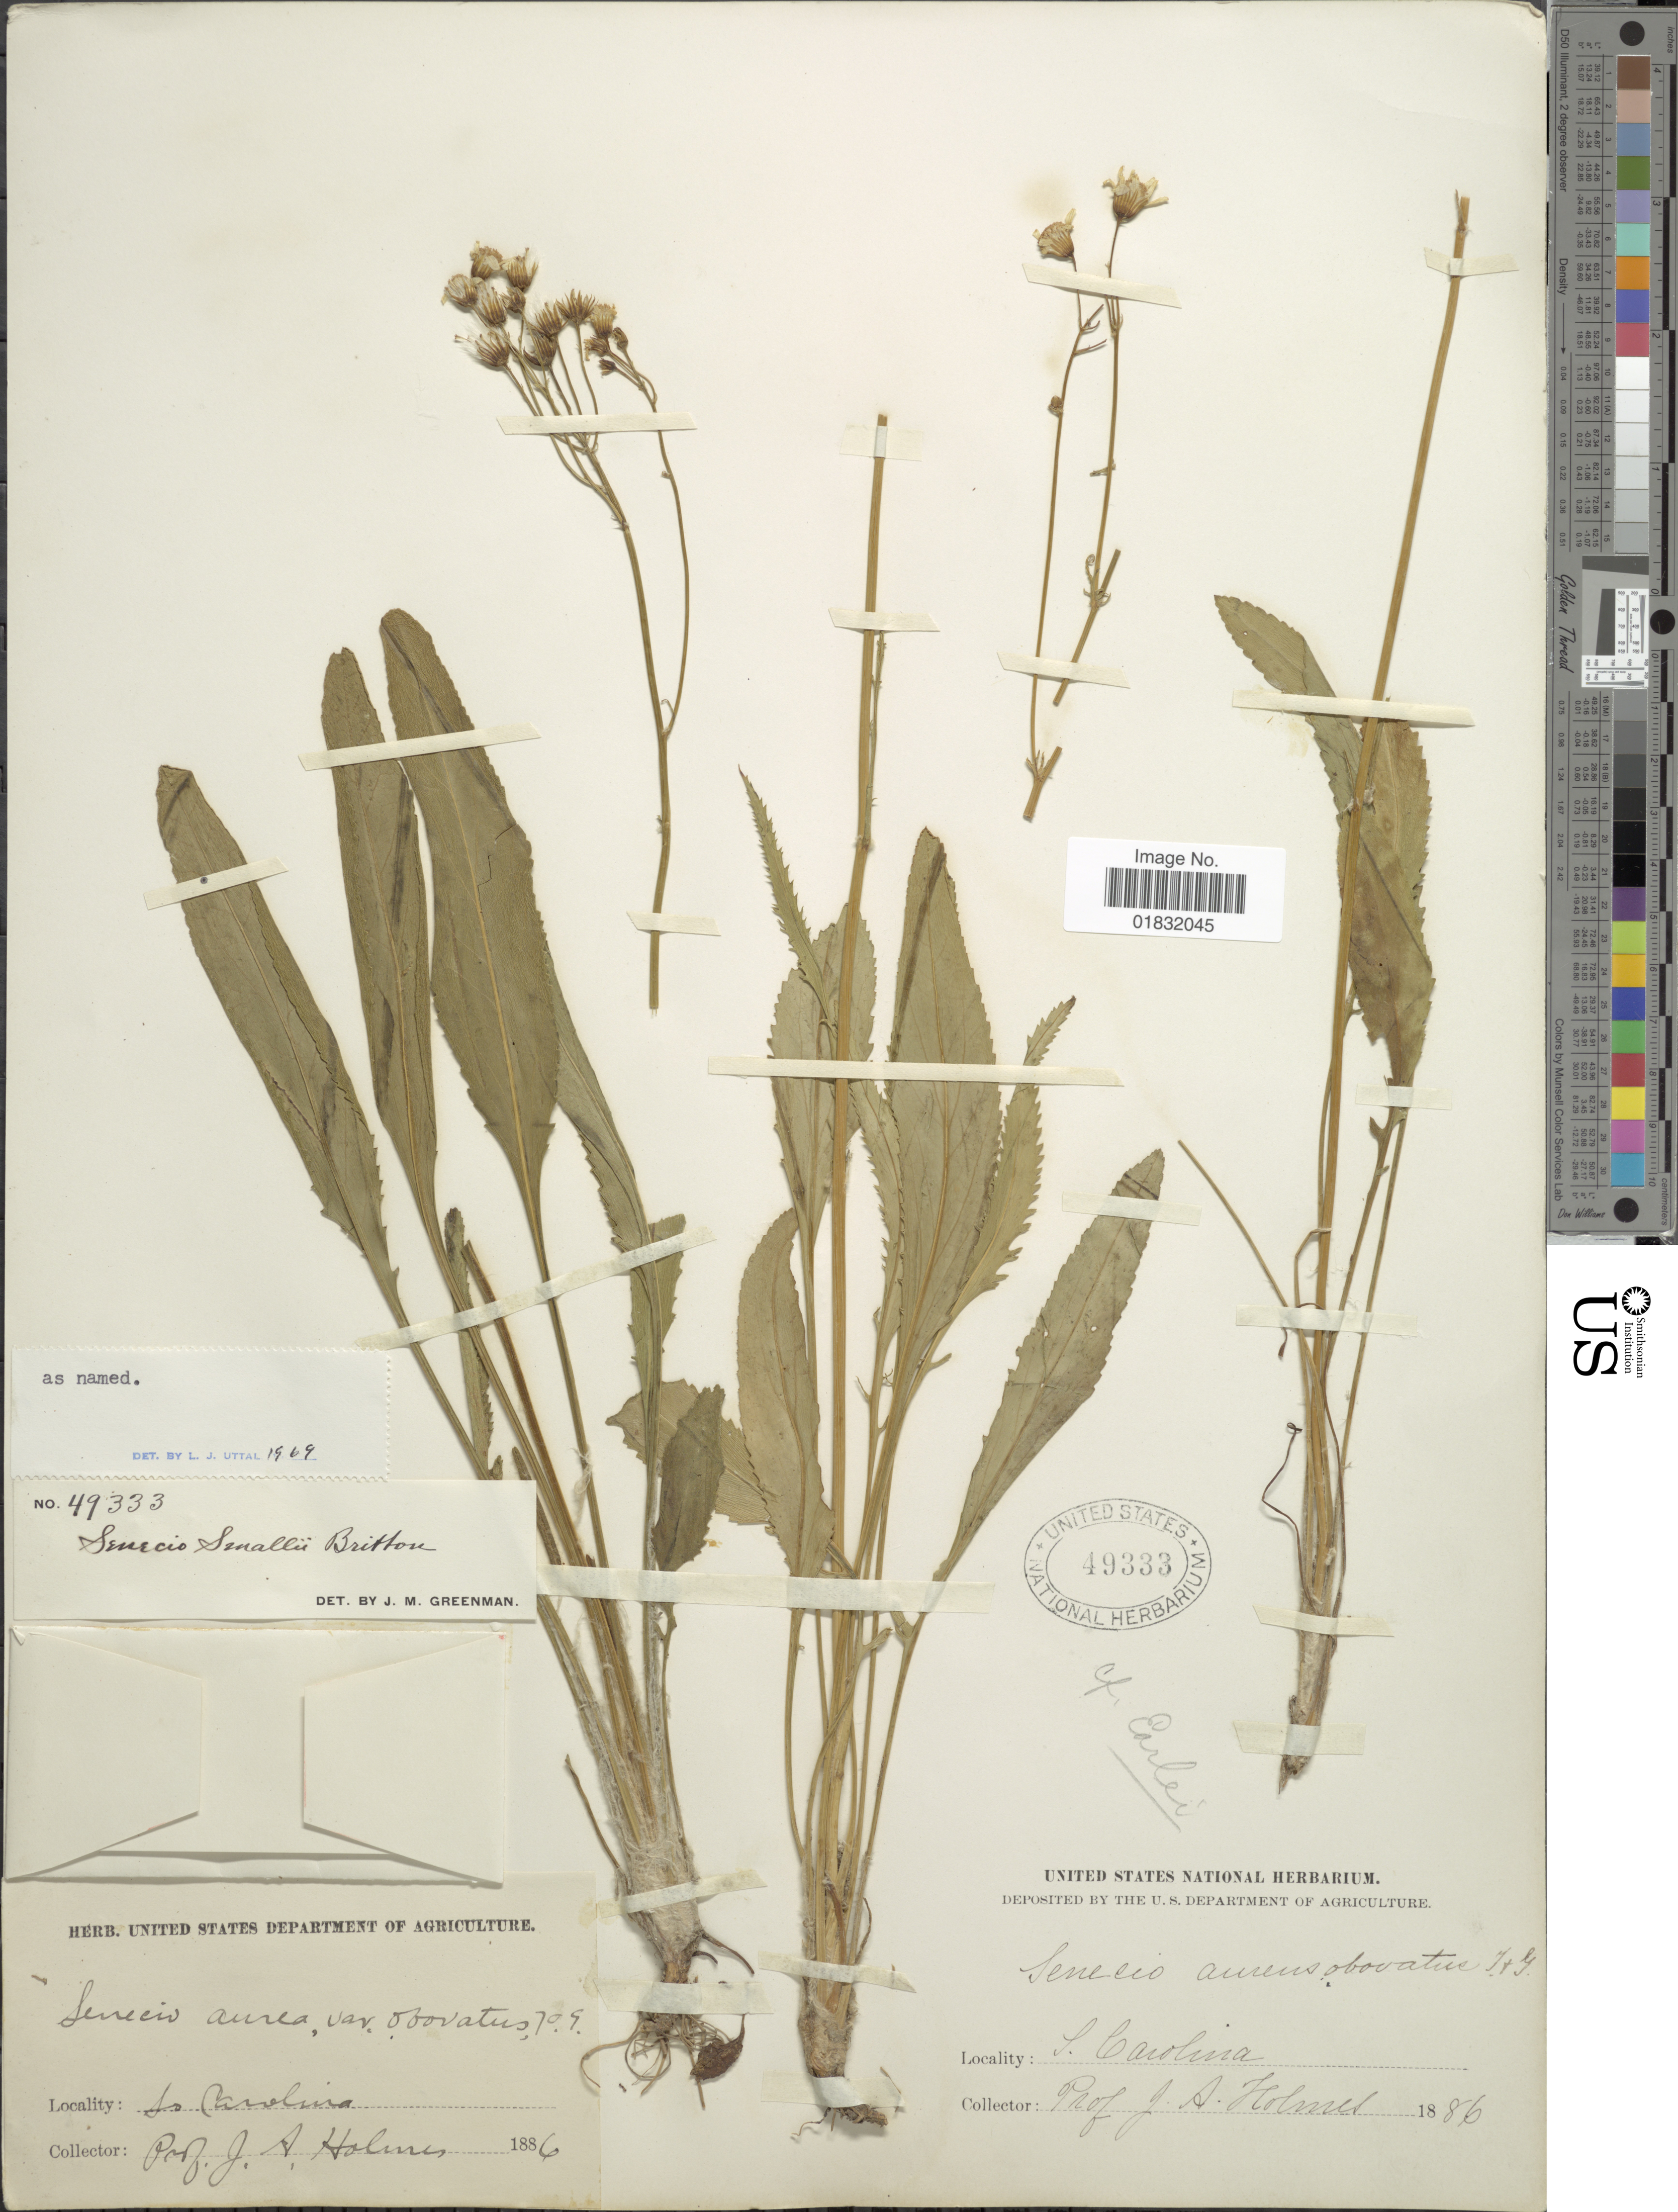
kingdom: Plantae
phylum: Tracheophyta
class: Magnoliopsida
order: Asterales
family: Asteraceae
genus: Packera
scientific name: Packera smallii Britton comb ined.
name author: Britton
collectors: J. Holmes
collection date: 1886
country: United States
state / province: South Carolina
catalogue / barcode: US 49333